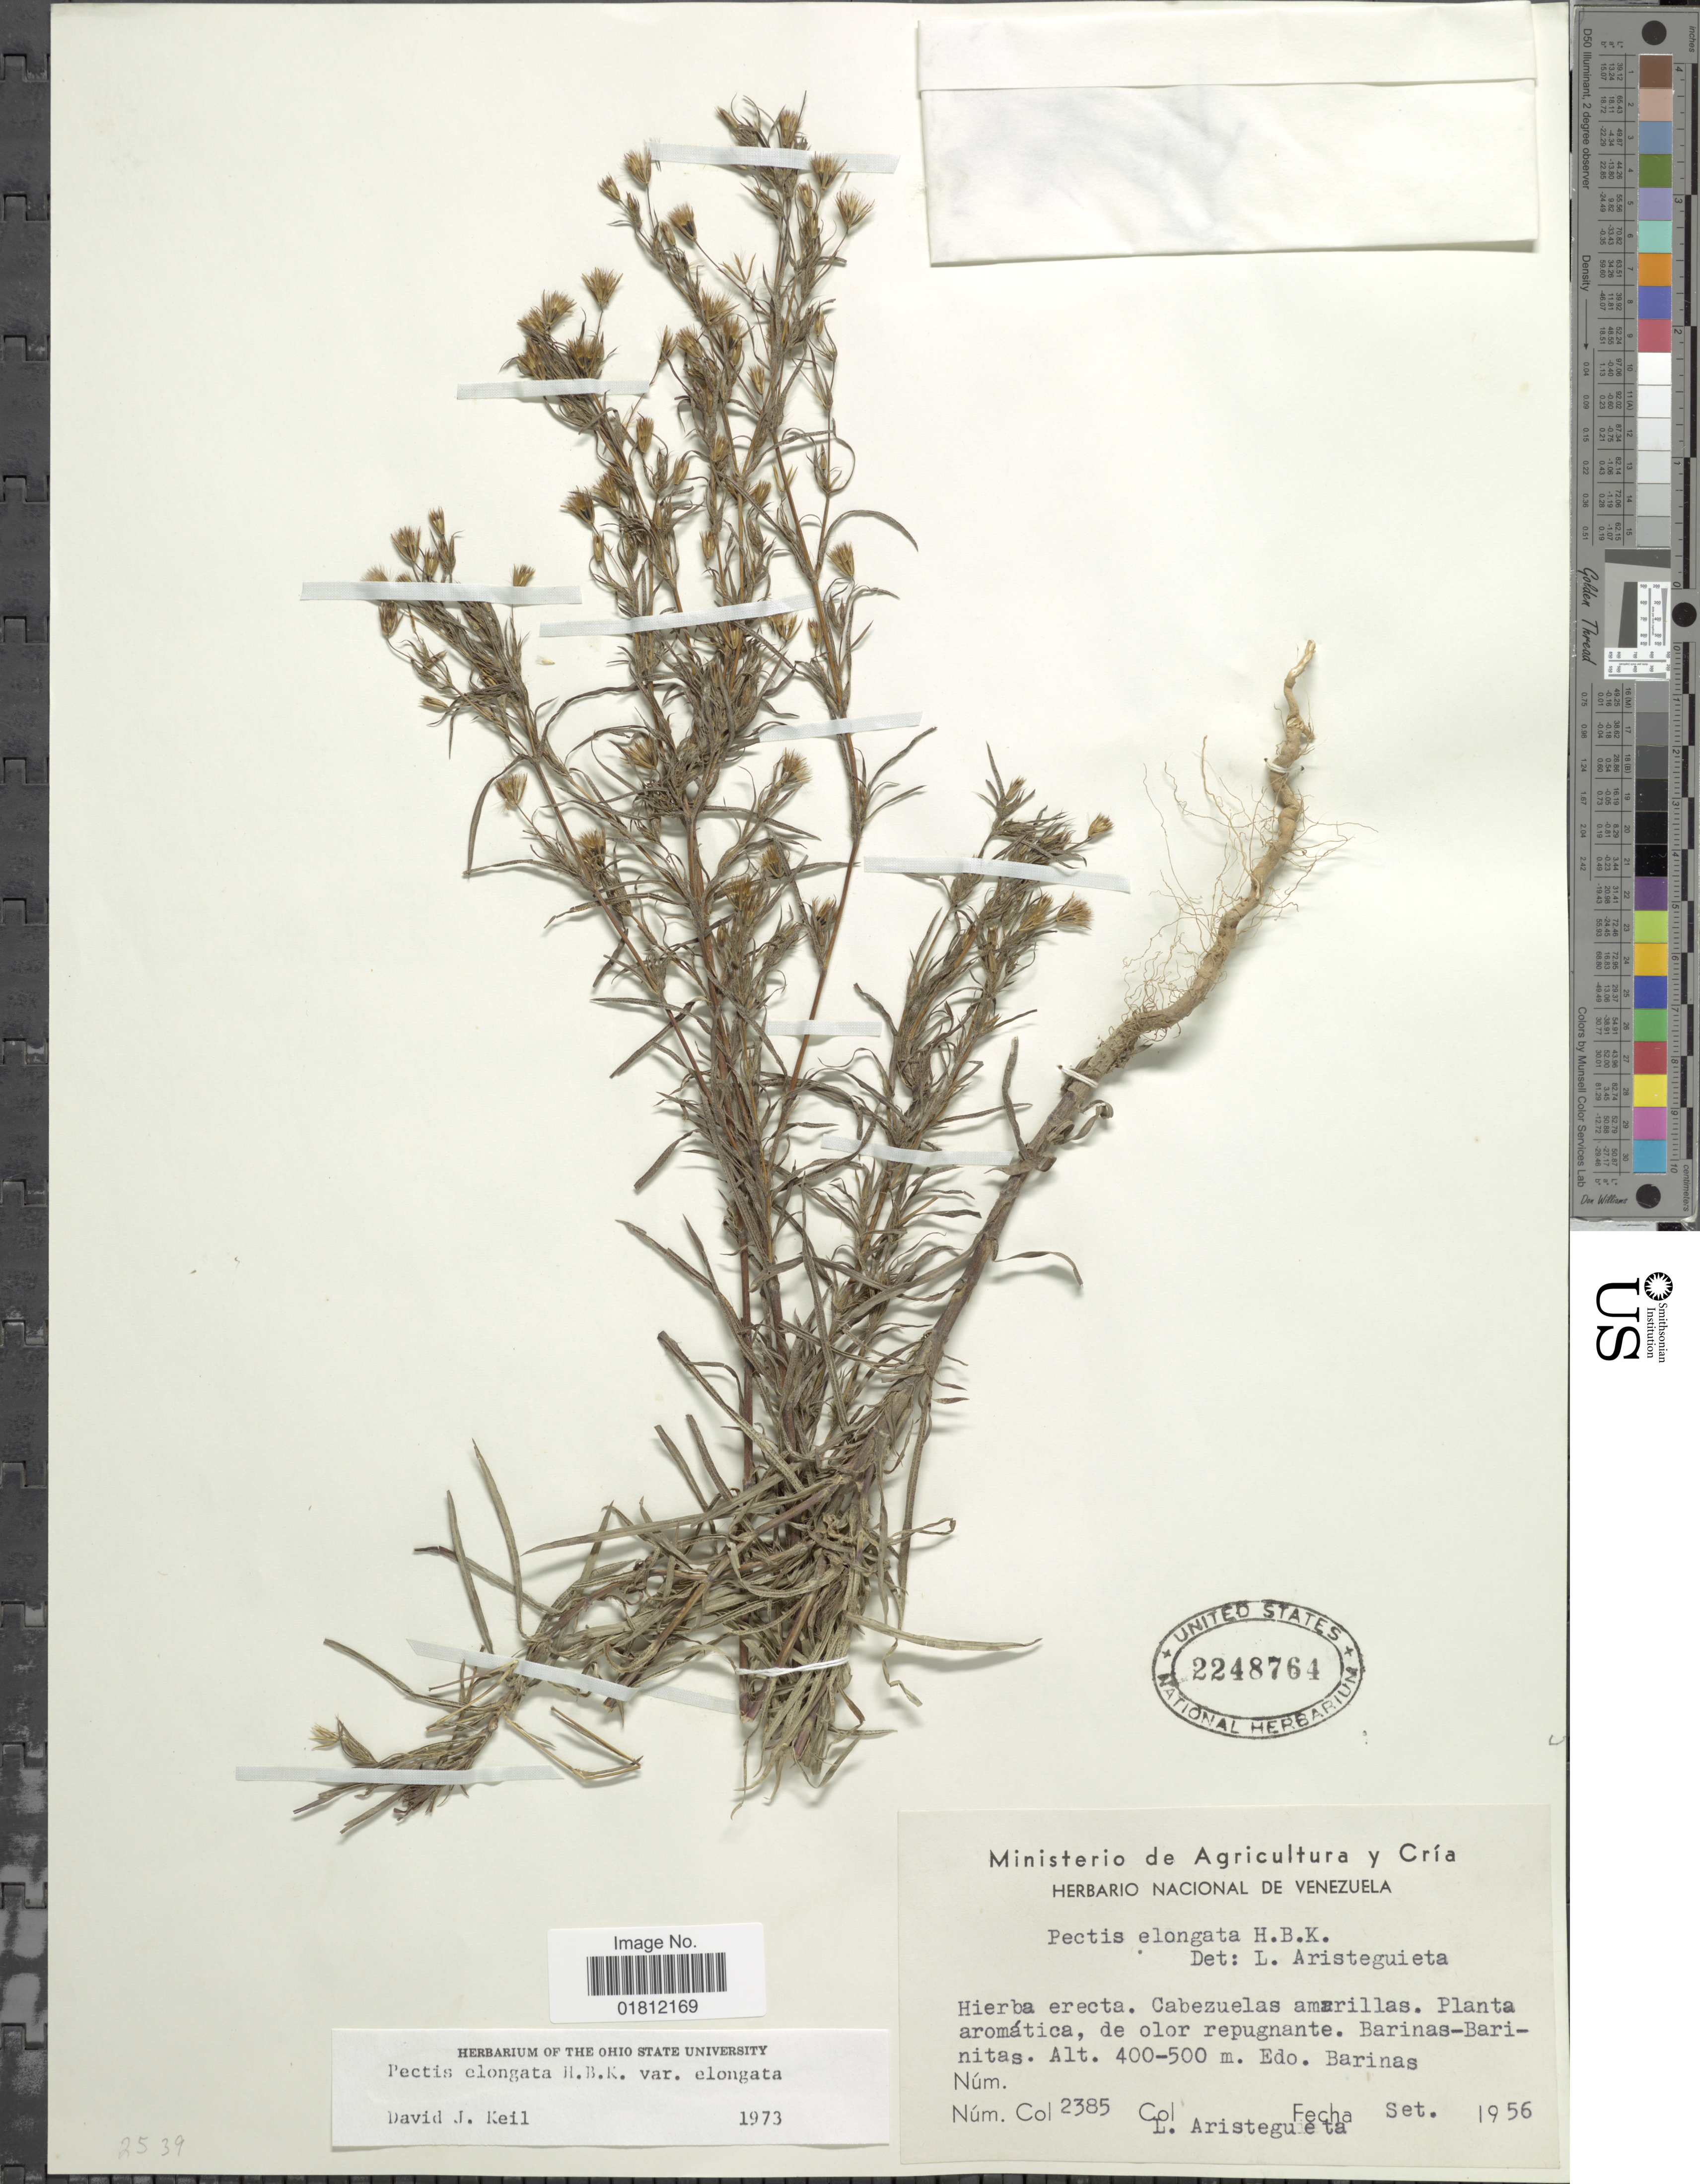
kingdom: Plantae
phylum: Tracheophyta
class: Magnoliopsida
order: Asterales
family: Asteraceae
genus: Pectis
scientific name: Pectis elongata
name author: Kunth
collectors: L. Aristeguieta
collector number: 2385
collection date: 1956-09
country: Venezuela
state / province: Barinas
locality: Barinas-Barinitas. Edo. Barinas.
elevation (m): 400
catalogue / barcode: US 2248764